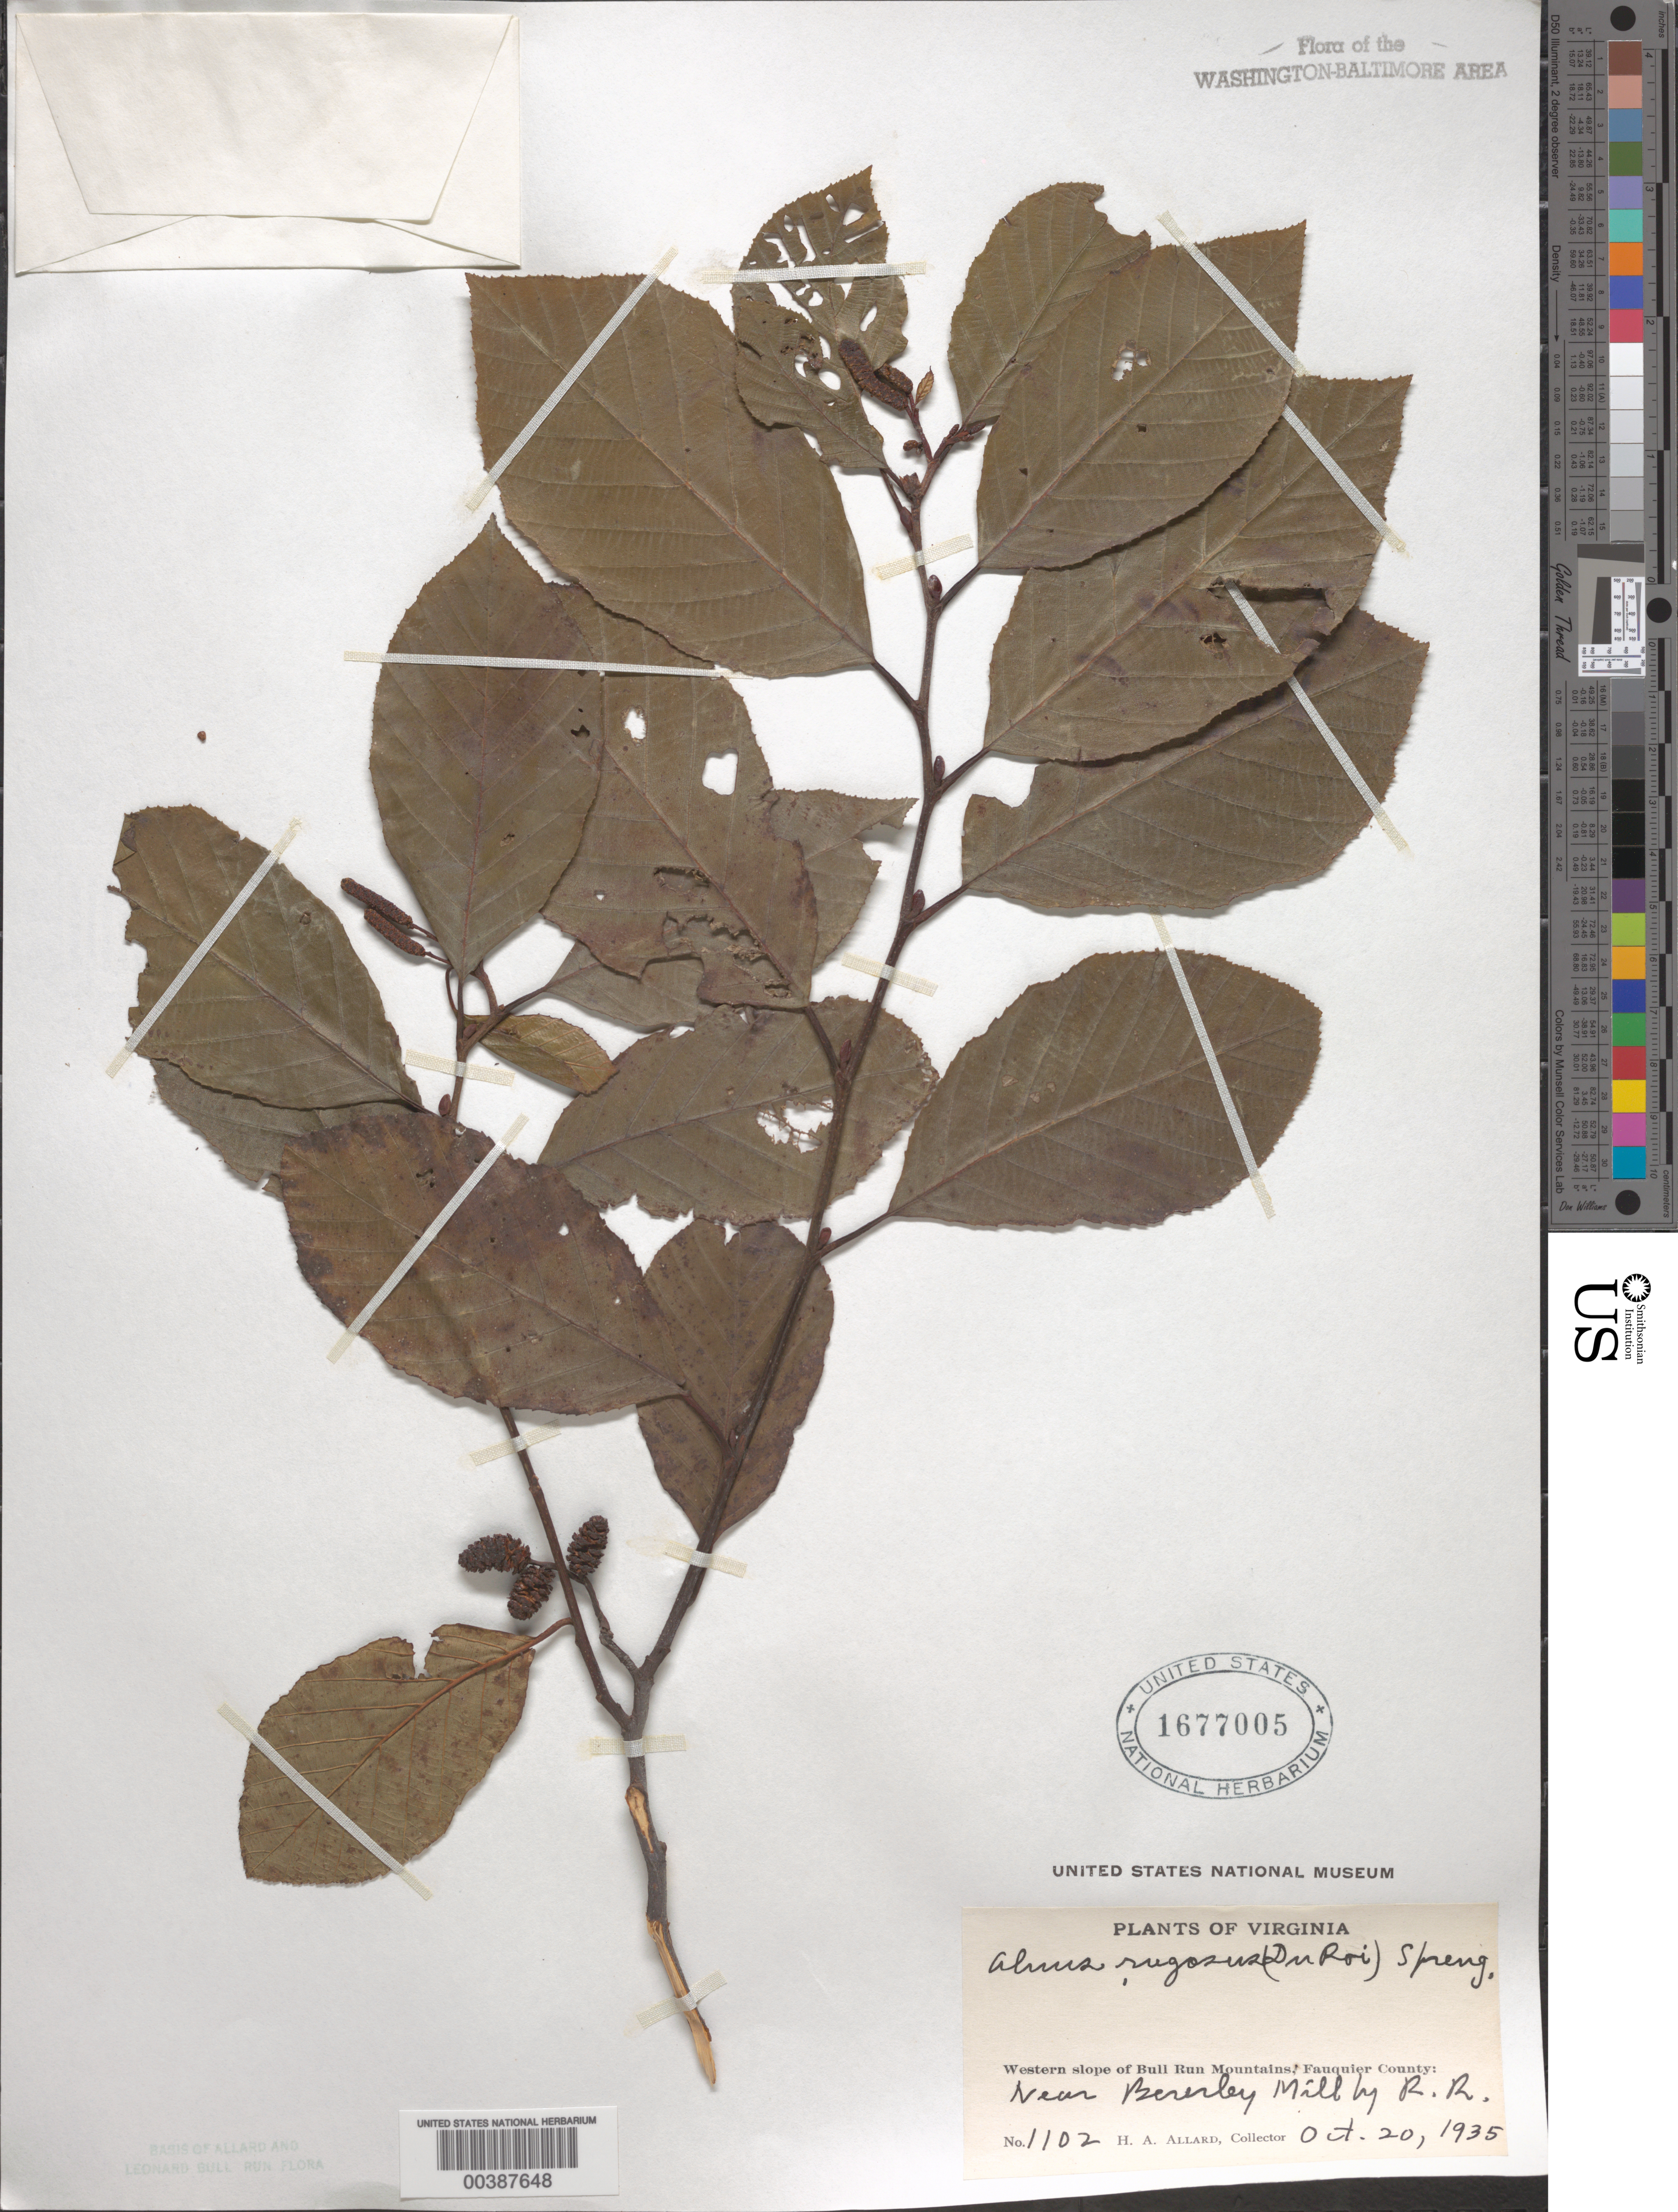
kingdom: Plantae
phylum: Tracheophyta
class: Magnoliopsida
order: Fagales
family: Betulaceae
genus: Alnus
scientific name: Alnus serrulata var. vulgaris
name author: Fernald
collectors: H. A. Allard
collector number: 1102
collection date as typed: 20 Oct 1935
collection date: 1935-10-20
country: United States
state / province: Virginia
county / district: Fauquier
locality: Beverley Mill, by Railroad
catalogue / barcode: US 1677005